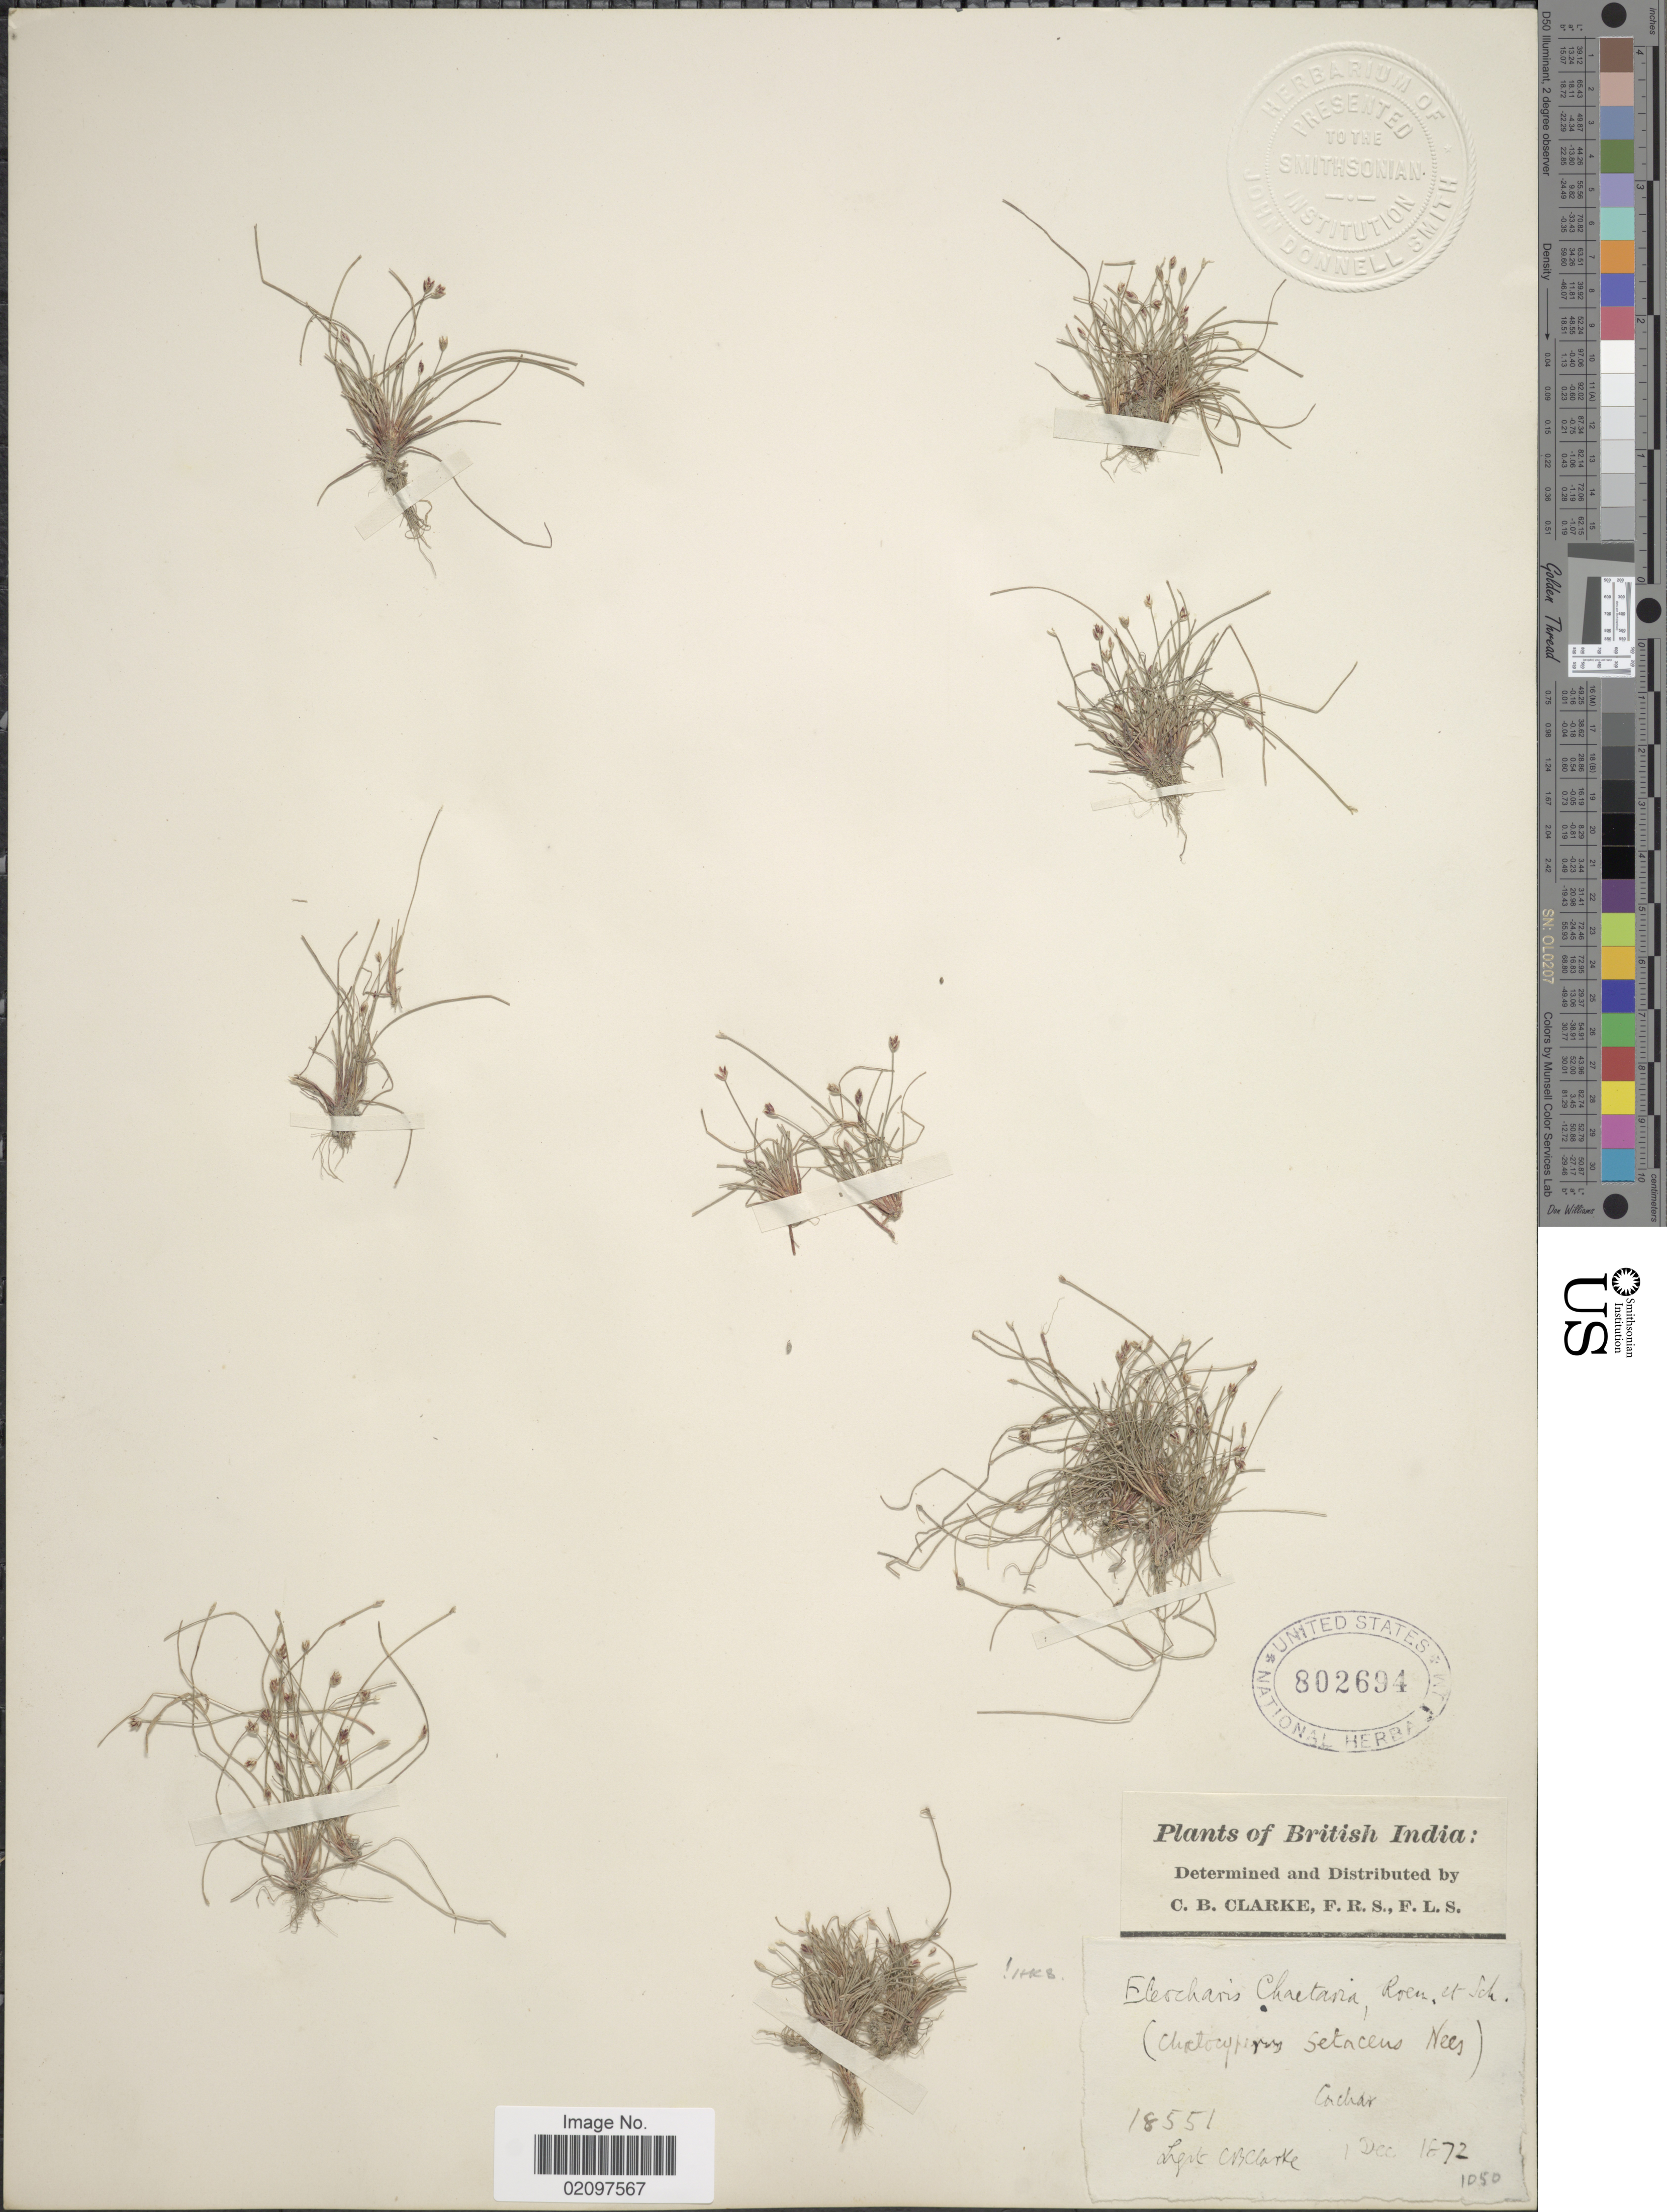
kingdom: Plantae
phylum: Tracheophyta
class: Liliopsida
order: Poales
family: Cyperaceae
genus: Eleocharis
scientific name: Eleocharis retroflexa subsp. chaetaria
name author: (Roem. & Schult.) T. Koyama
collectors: C. B. Clarke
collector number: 18551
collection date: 1872-12-01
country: India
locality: British India, Cachar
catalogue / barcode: US 802694